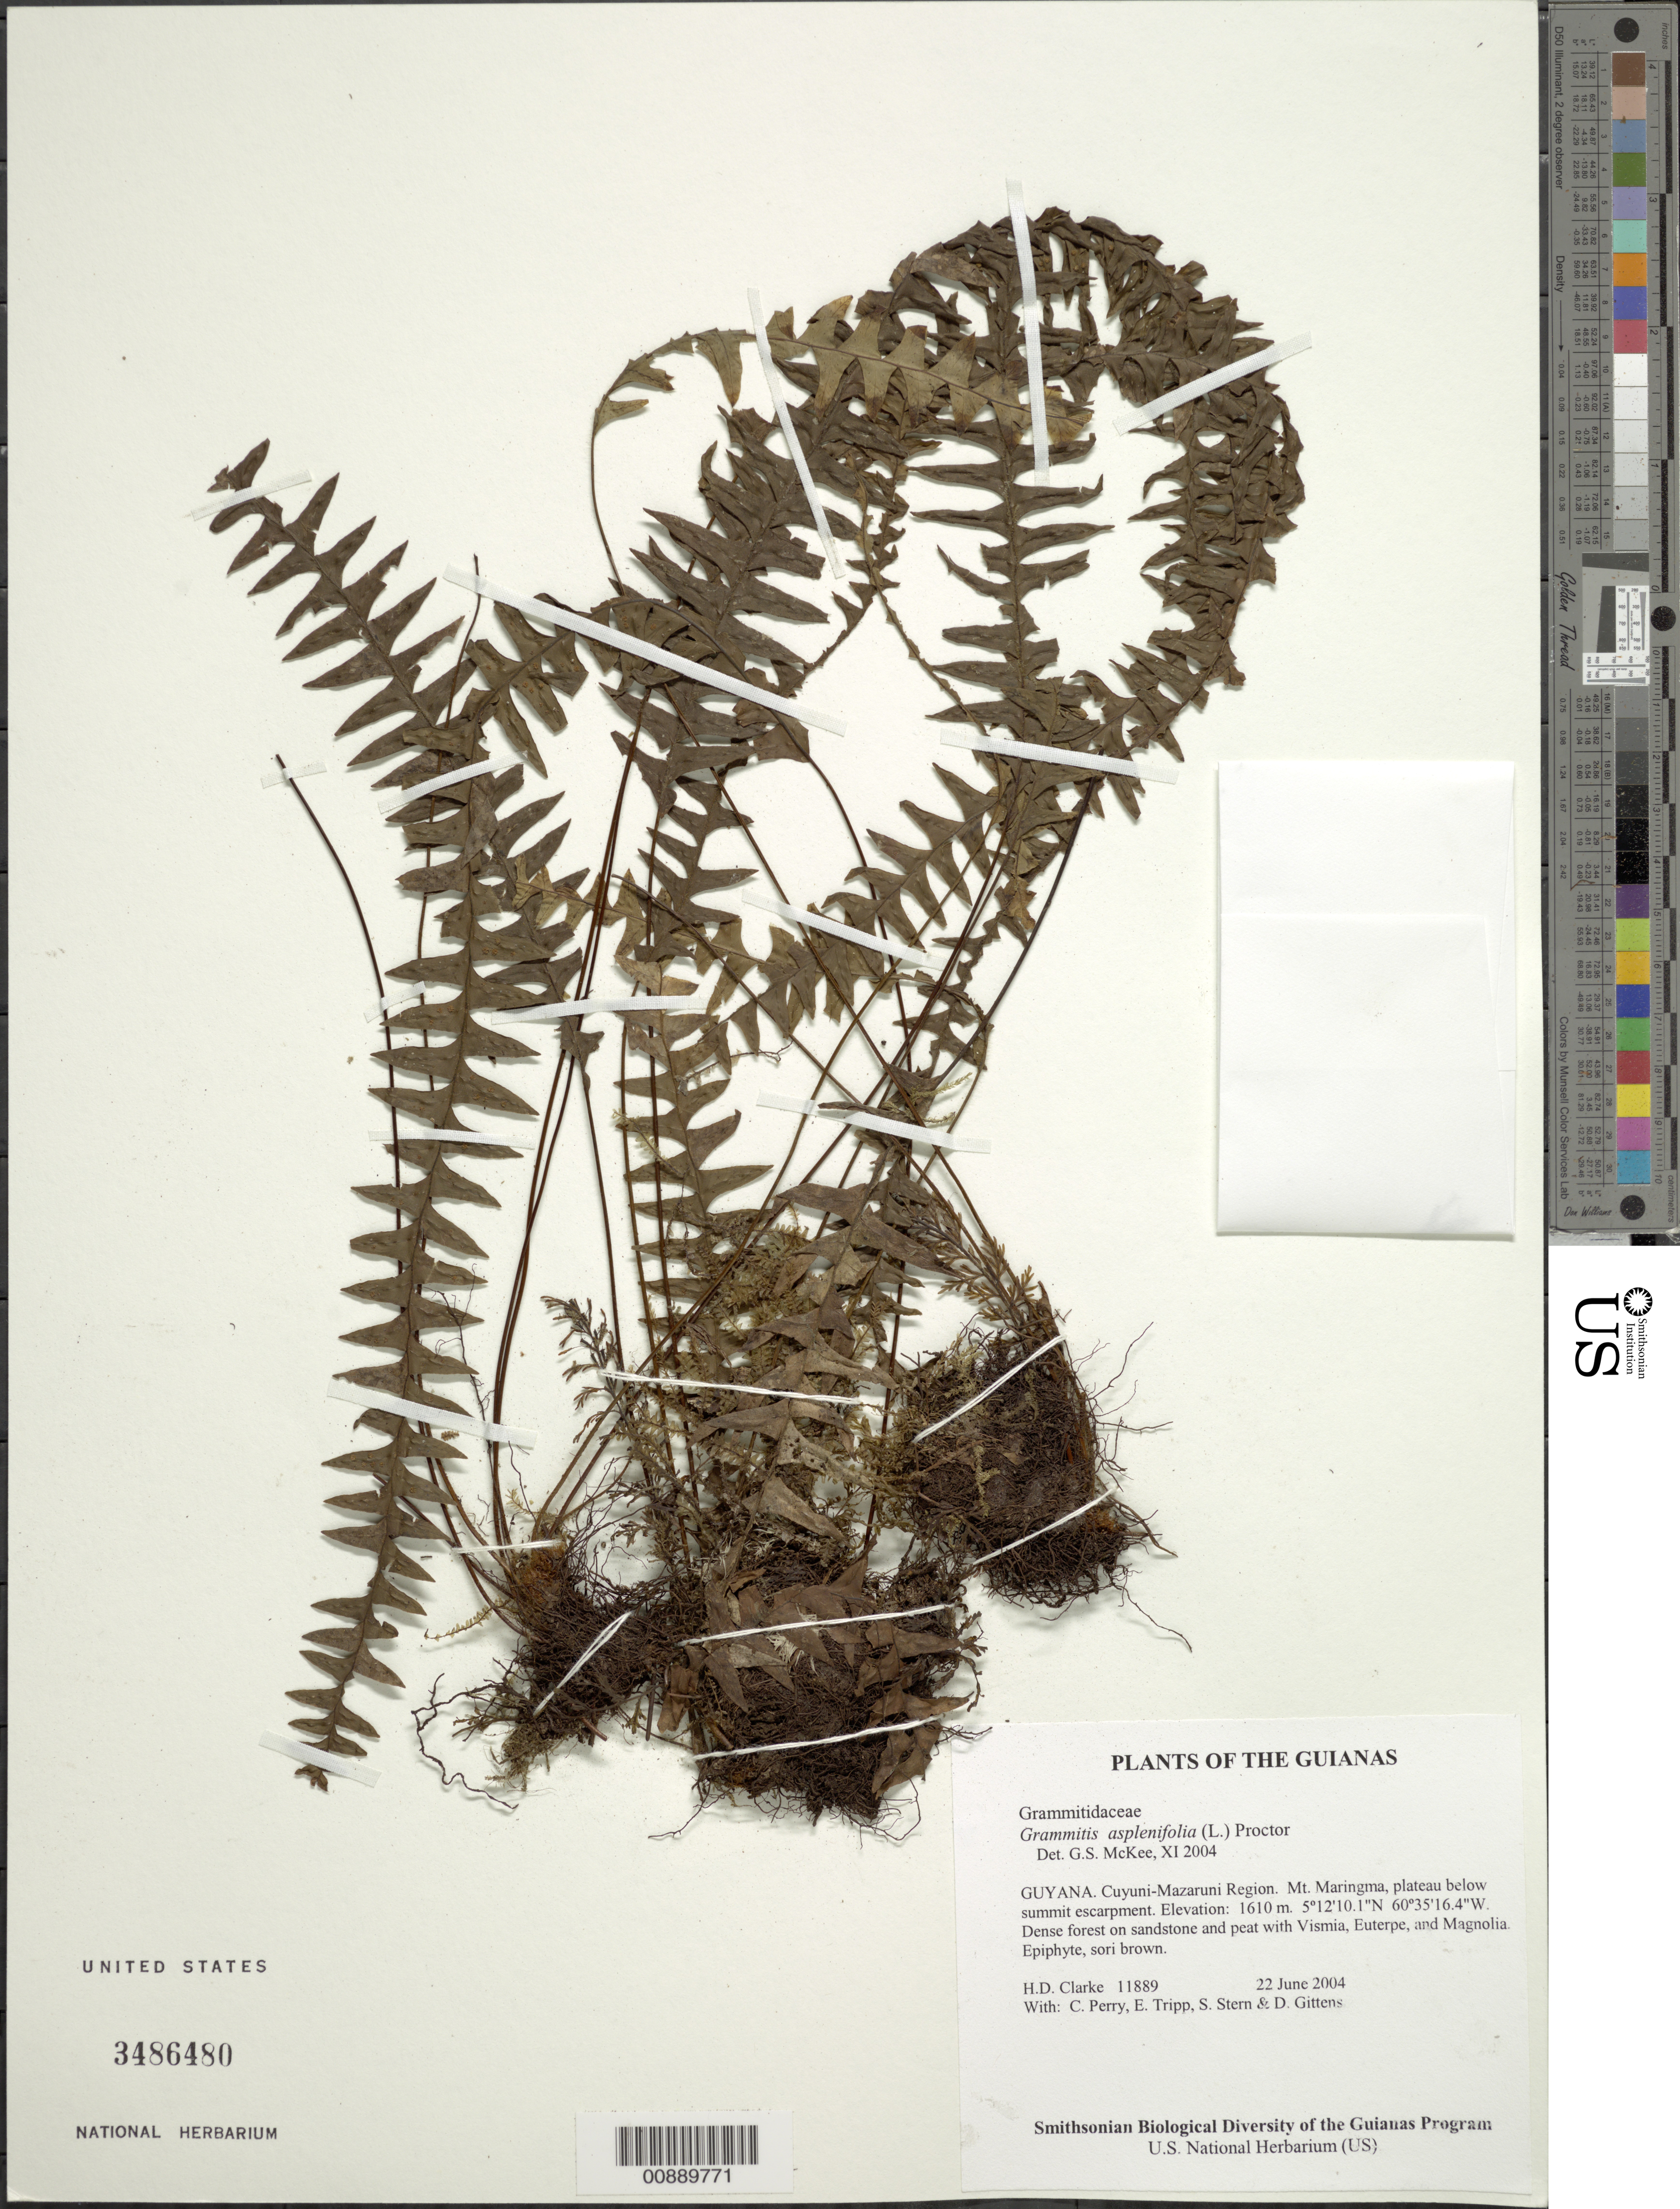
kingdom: Plantae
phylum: Tracheophyta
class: Polypodiopsida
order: Polypodiales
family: Polypodiaceae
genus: Terpsichore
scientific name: Terpsichore asplenifolia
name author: (L.) A.R. Sm.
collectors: H. D. Clarke, C. Perry, E. Tripp, S. R. Stern & D. Gittens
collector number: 11889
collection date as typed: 22 June 2004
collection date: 2004-06-22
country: Guyana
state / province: Cuyuni-Mazaruni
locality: Mt. Maringma, plateau below summit escarpment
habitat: Dense forest on sandstone and peat with Vismia, Euterpe, and Magnolia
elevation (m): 1610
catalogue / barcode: US 3486480